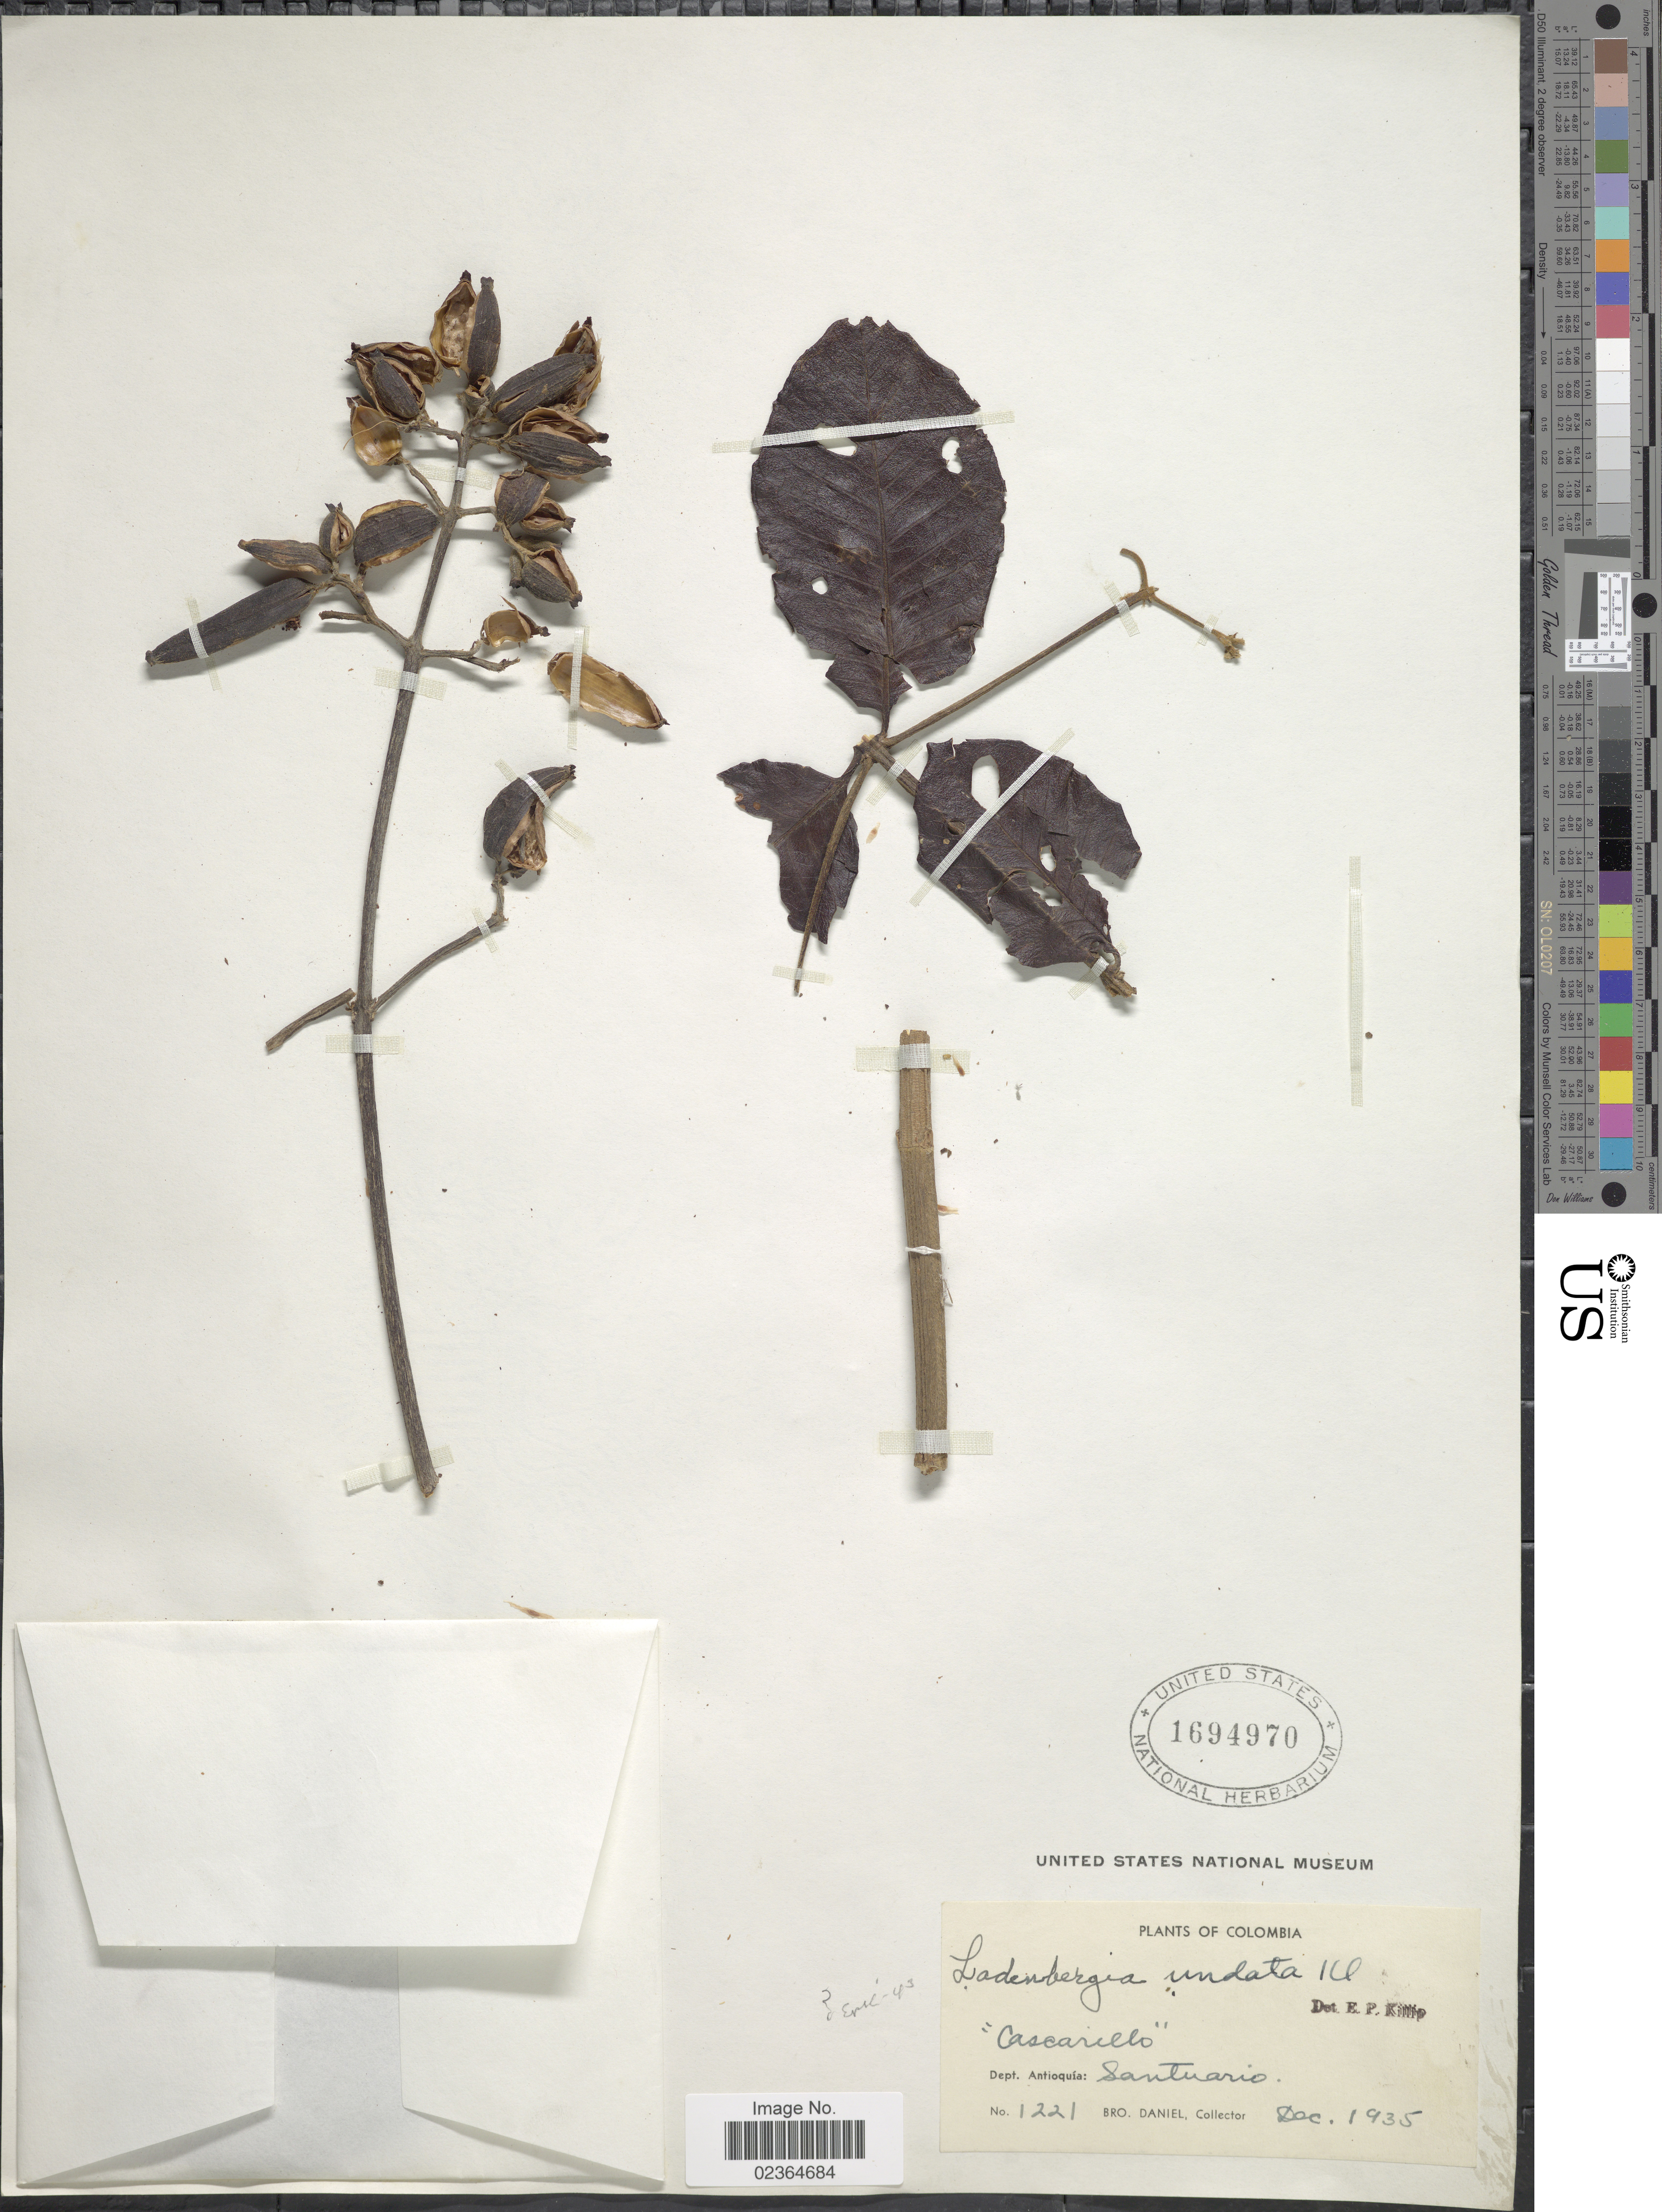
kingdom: Plantae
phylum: Tracheophyta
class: Magnoliopsida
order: Gentianales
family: Rubiaceae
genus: Cinchona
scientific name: Cinchona pubescens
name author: Vahl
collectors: Bro. Daniel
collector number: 1221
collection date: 1935-12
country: Colombia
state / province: Antioquia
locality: Santuario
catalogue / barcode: US 1694970